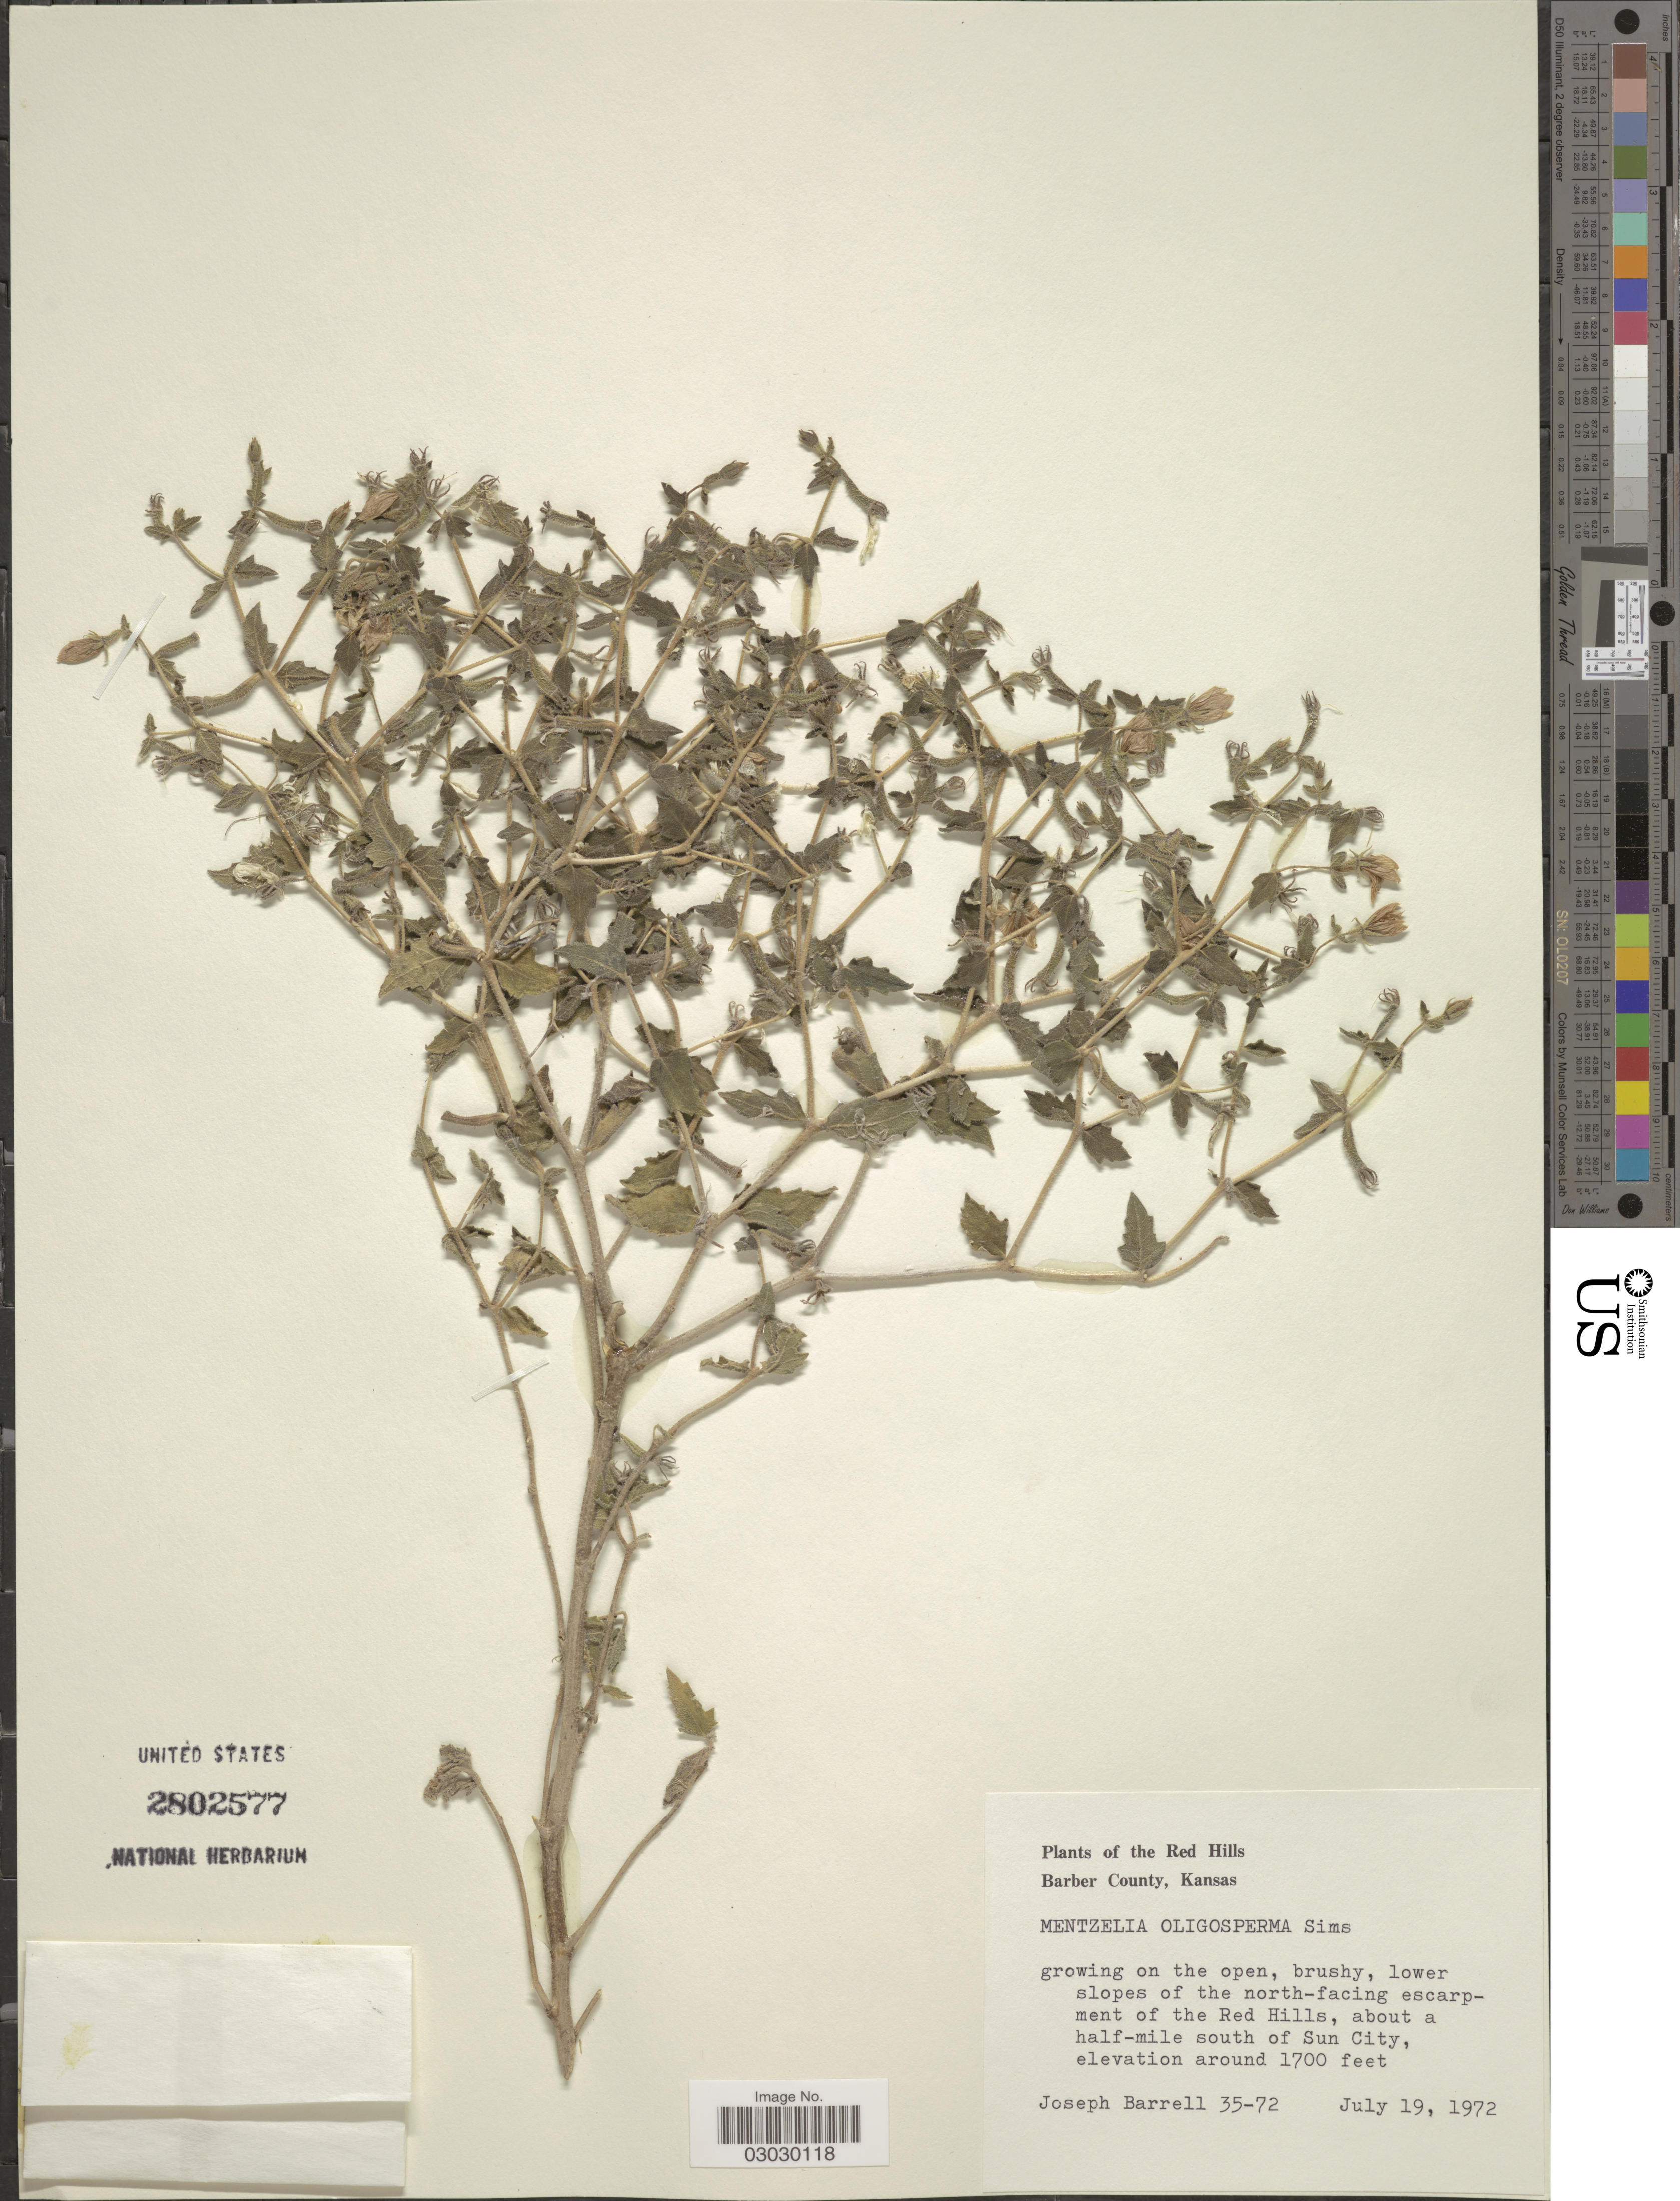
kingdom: Plantae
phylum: Tracheophyta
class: Magnoliopsida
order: Cornales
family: Loasaceae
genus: Mentzelia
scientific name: Mentzelia oligosperma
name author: Nutt. ex Sims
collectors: J. Barrell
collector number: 35-72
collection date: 1972-07-19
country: United States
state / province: Kansas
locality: Red Hills. Barber County. Growing on the open, brushy, lower slopes of the north-facing escarpment of the Red Hills, about a half-mile south of Sun City.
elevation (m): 518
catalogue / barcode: US 2802577